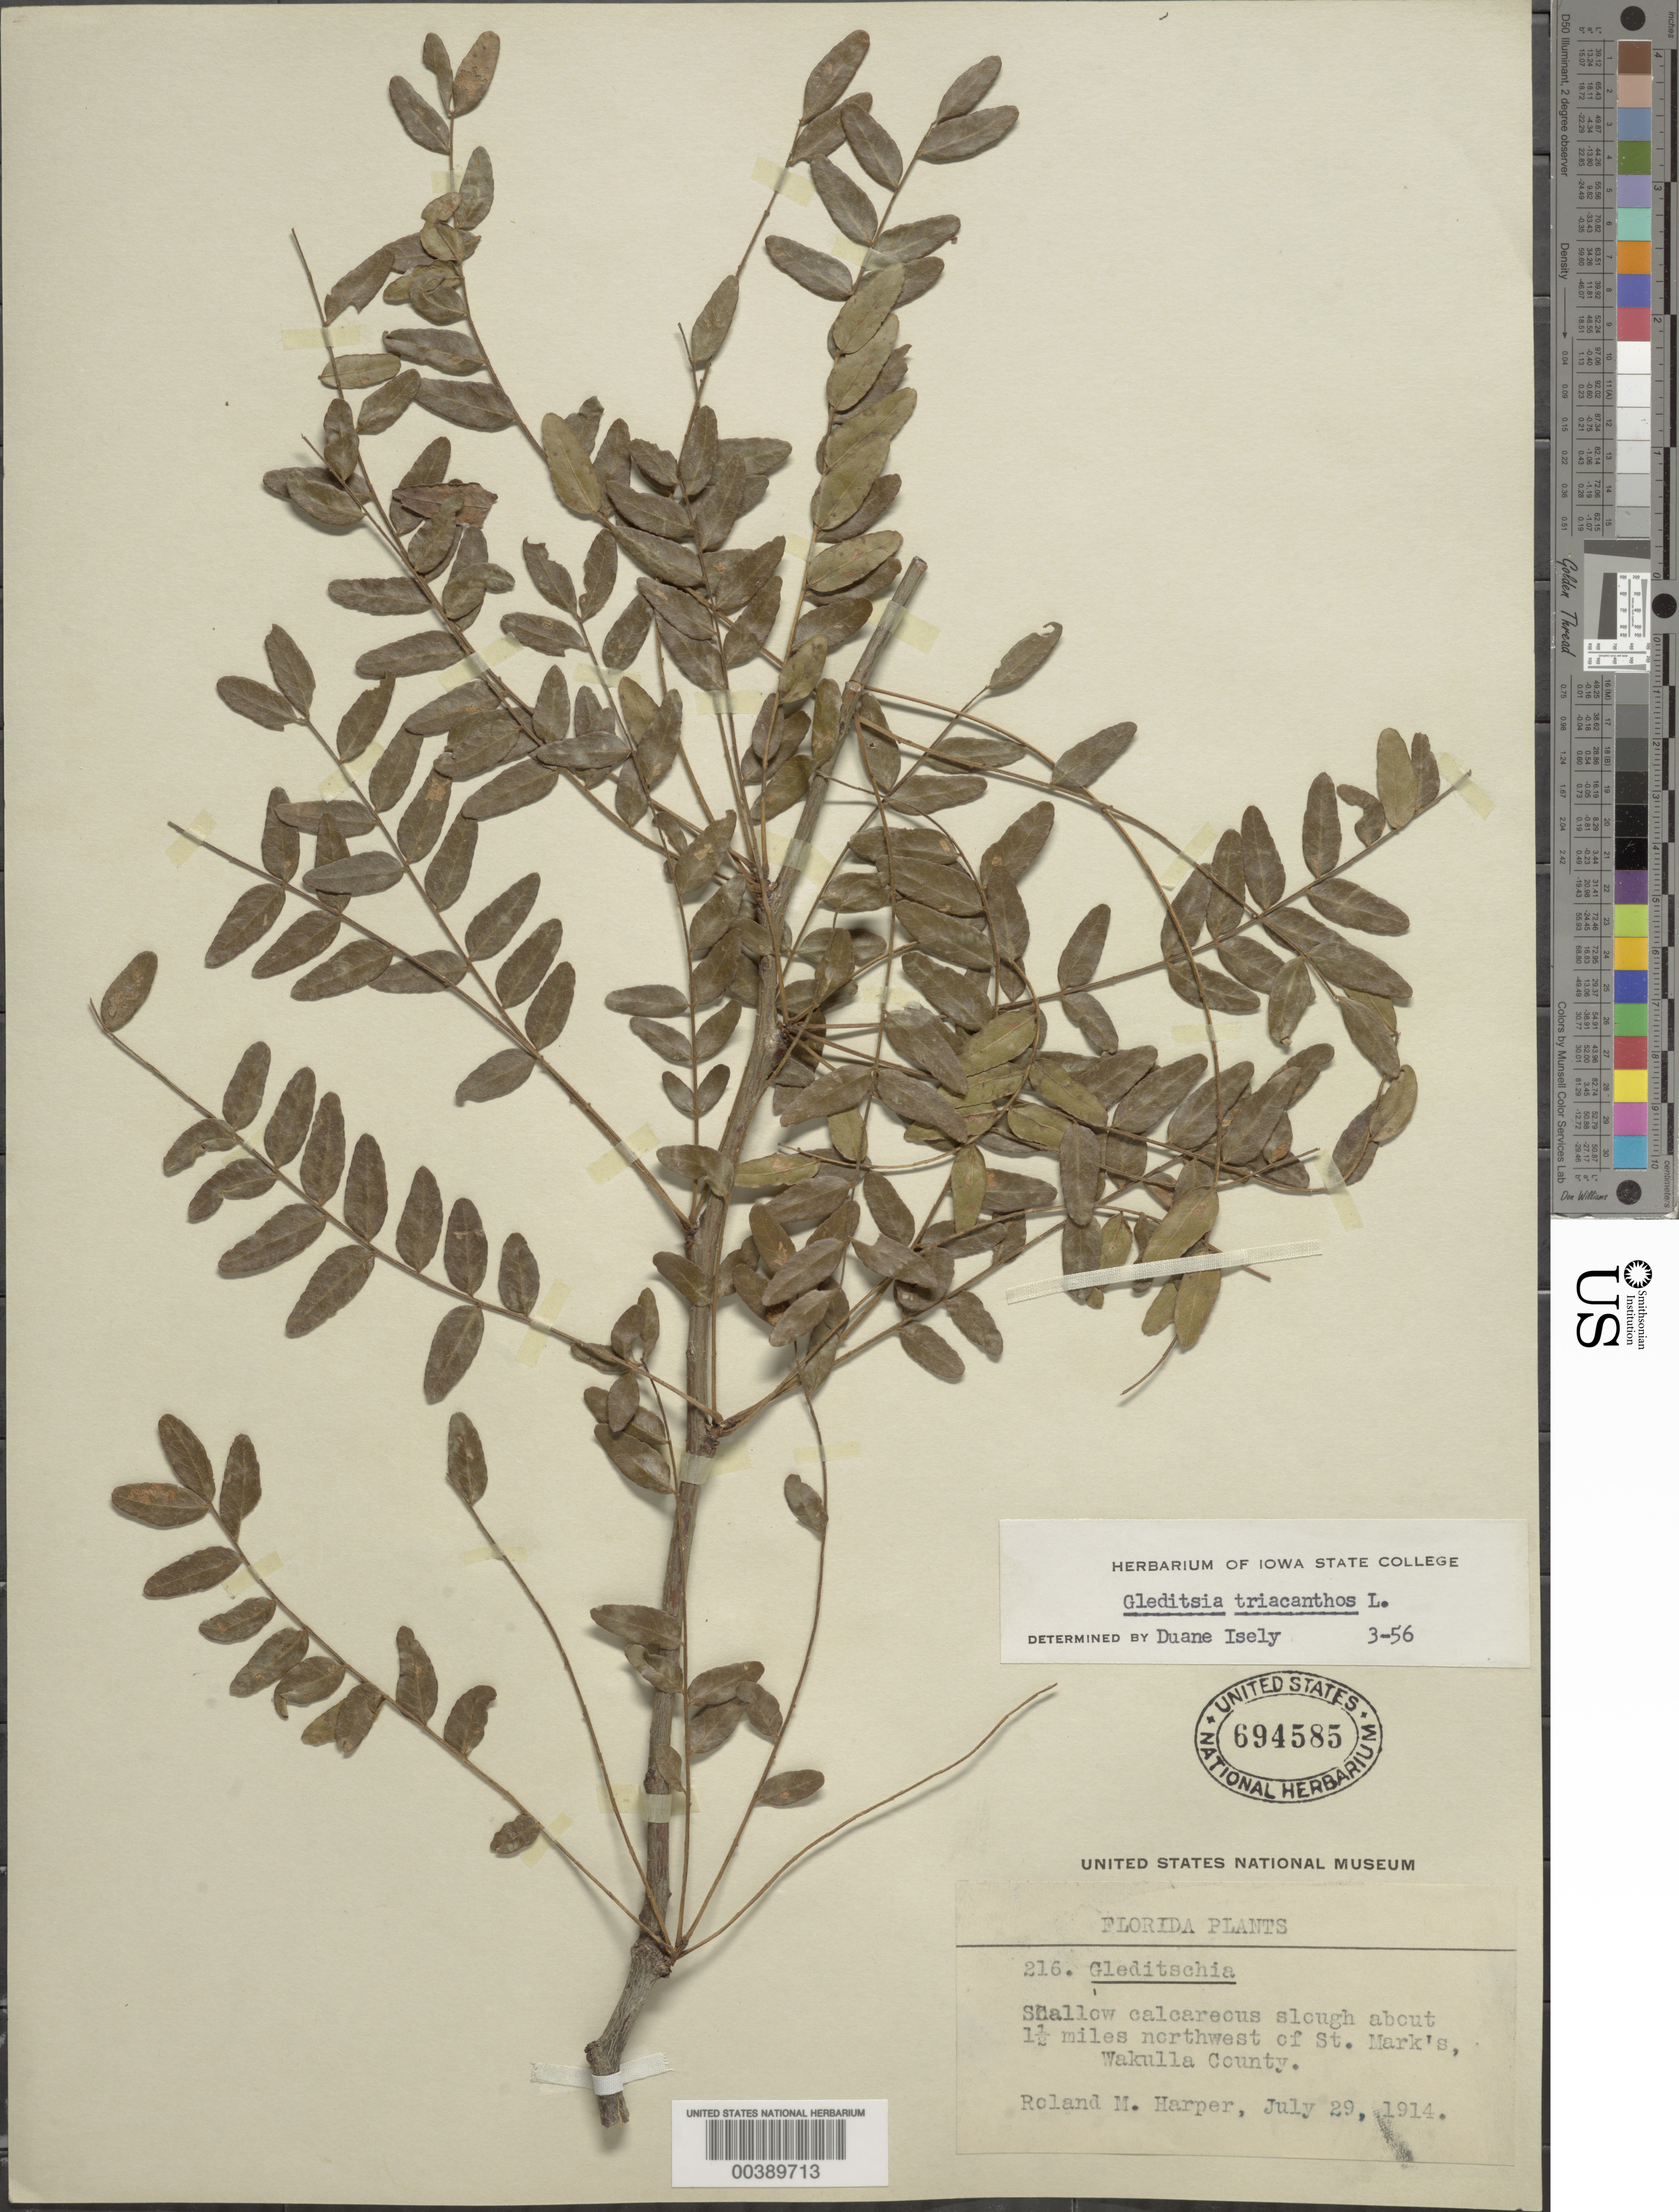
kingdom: Plantae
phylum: Tracheophyta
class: Magnoliopsida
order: Fabales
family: Fabaceae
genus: Gleditsia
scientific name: Gleditsia triacanthos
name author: L.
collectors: R. M. Harper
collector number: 216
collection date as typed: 29 Jul 1914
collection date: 1914-07-29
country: United States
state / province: Florida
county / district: Wakulla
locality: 1.5 mi nw of st. mark's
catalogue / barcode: US 694585